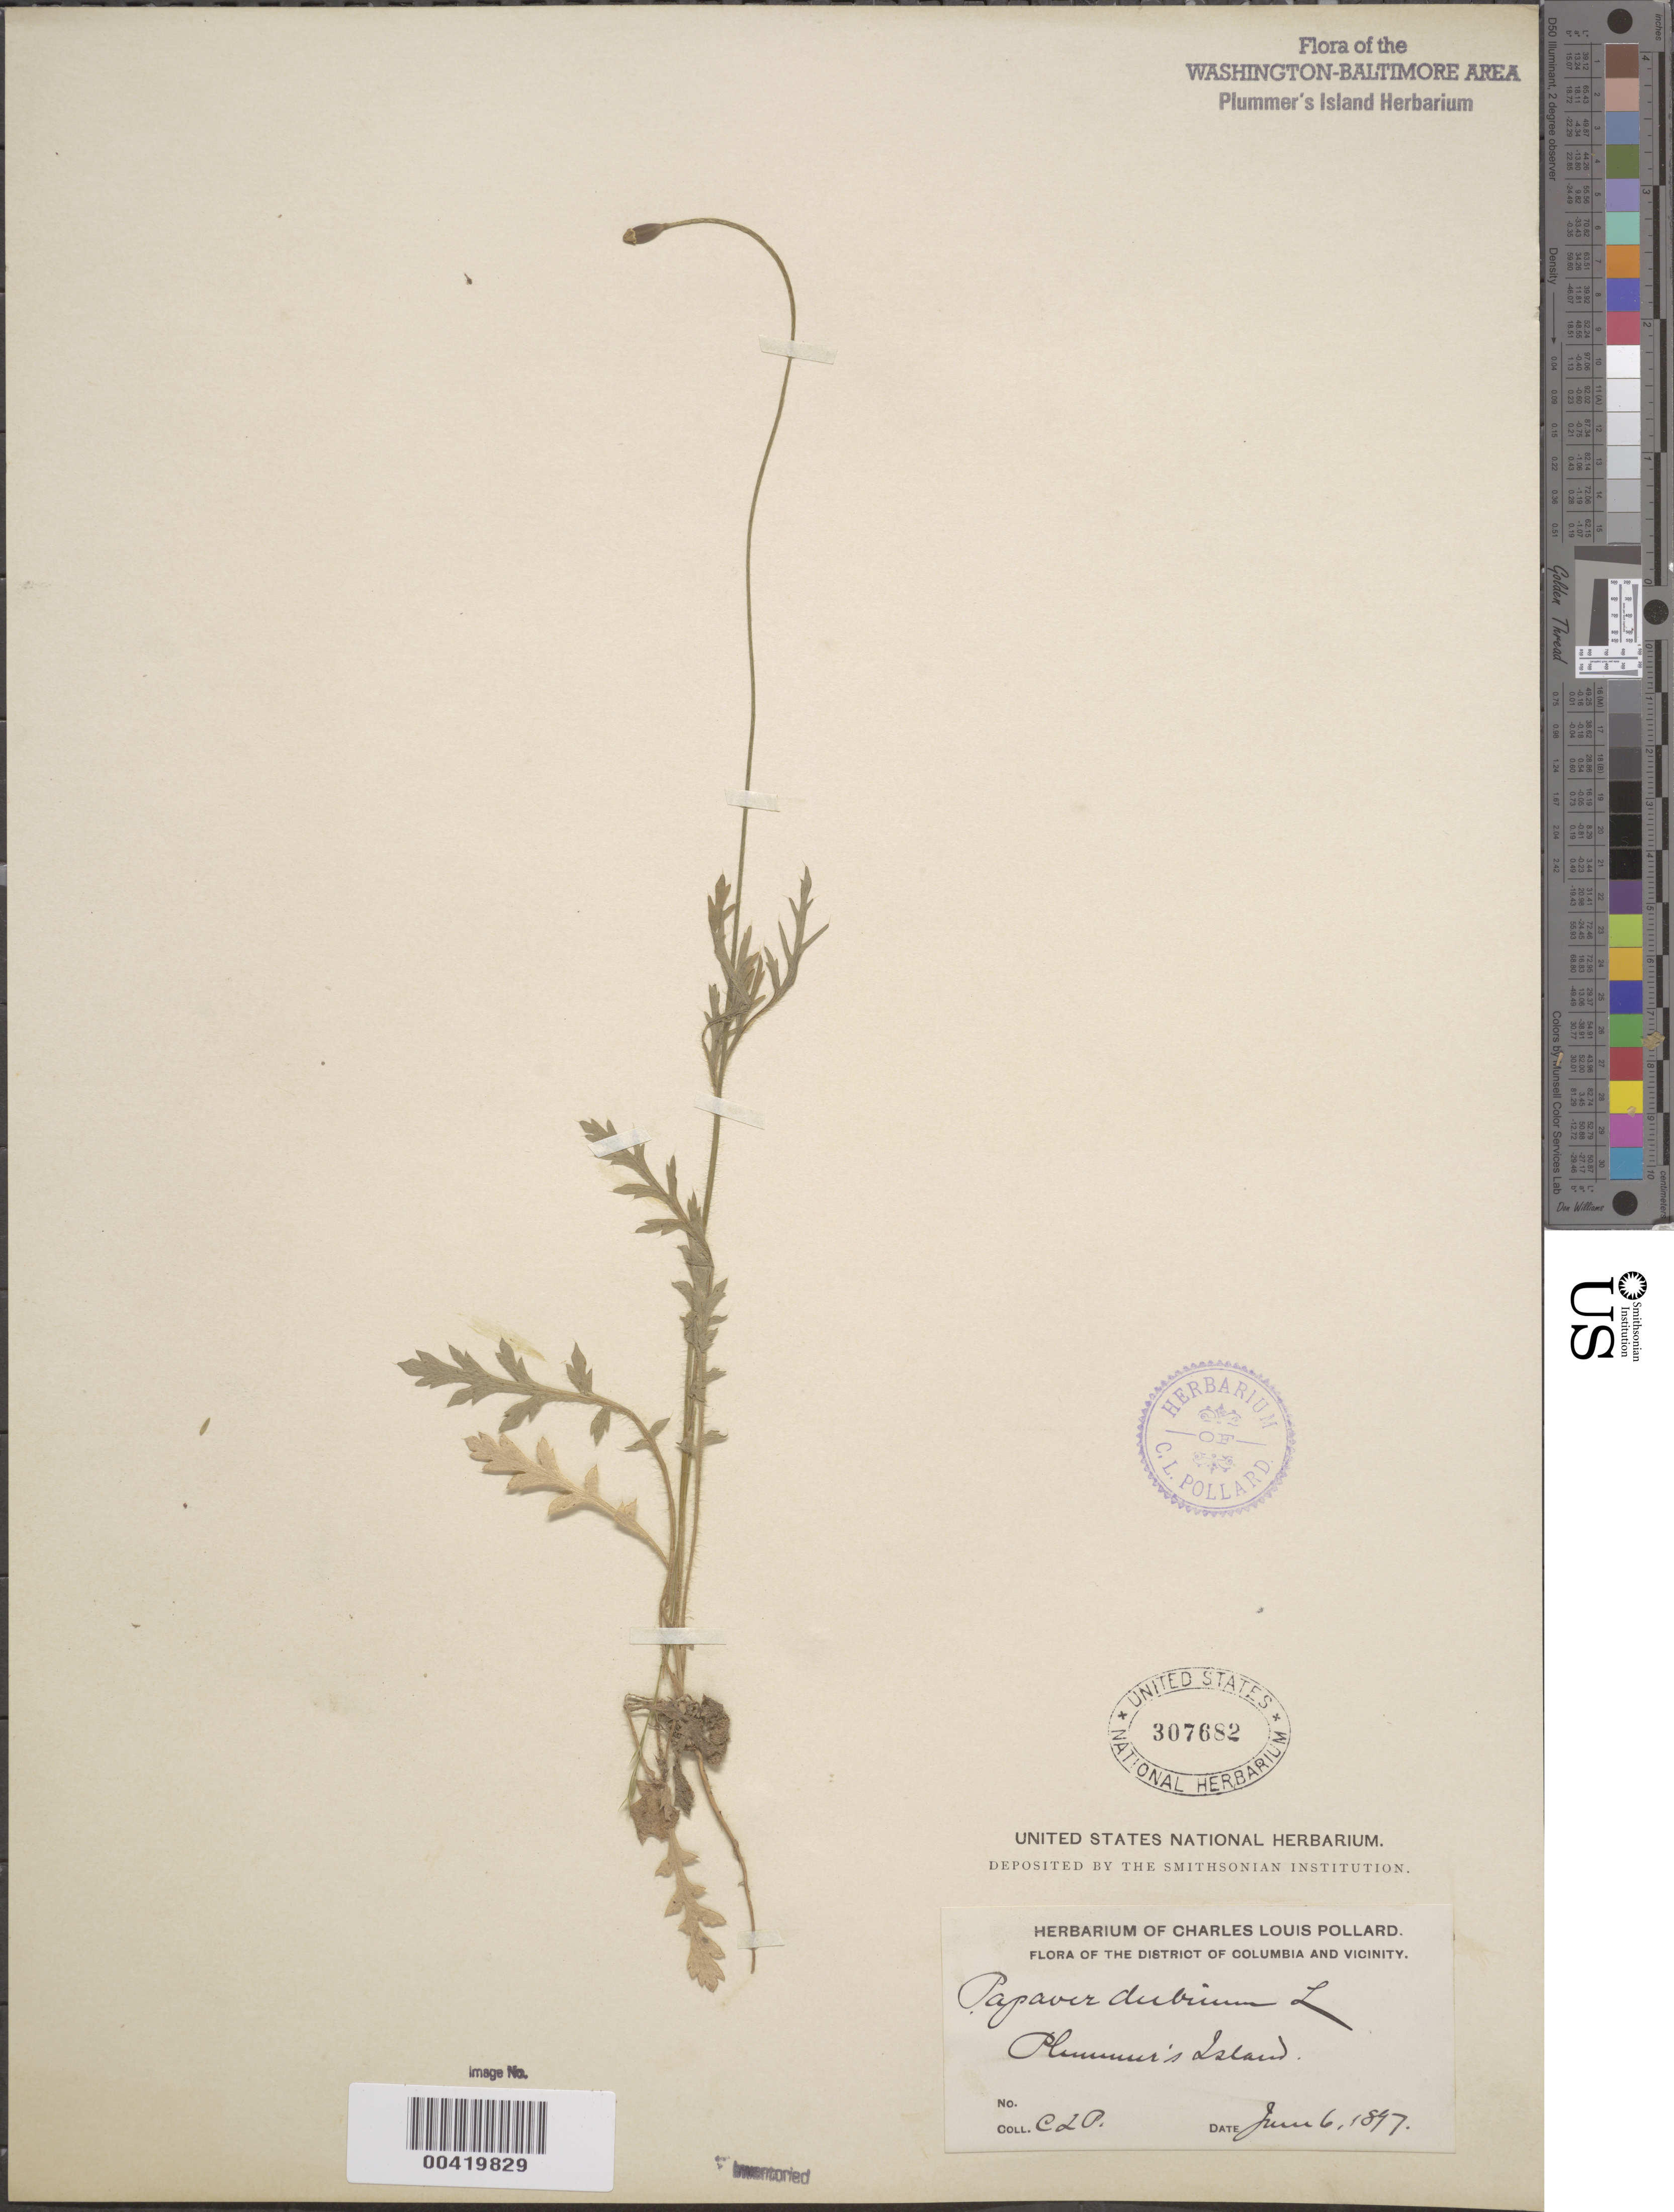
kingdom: Plantae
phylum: Tracheophyta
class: Magnoliopsida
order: Ranunculales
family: Papaveraceae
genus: Papaver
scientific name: Papaver dubium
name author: L.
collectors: C. L. Pollard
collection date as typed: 06 Jun 1897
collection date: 1897-06-06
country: United States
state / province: Maryland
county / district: Montgomery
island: Plummers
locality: Plummer's Island C. & O. Canal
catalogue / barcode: US 307682